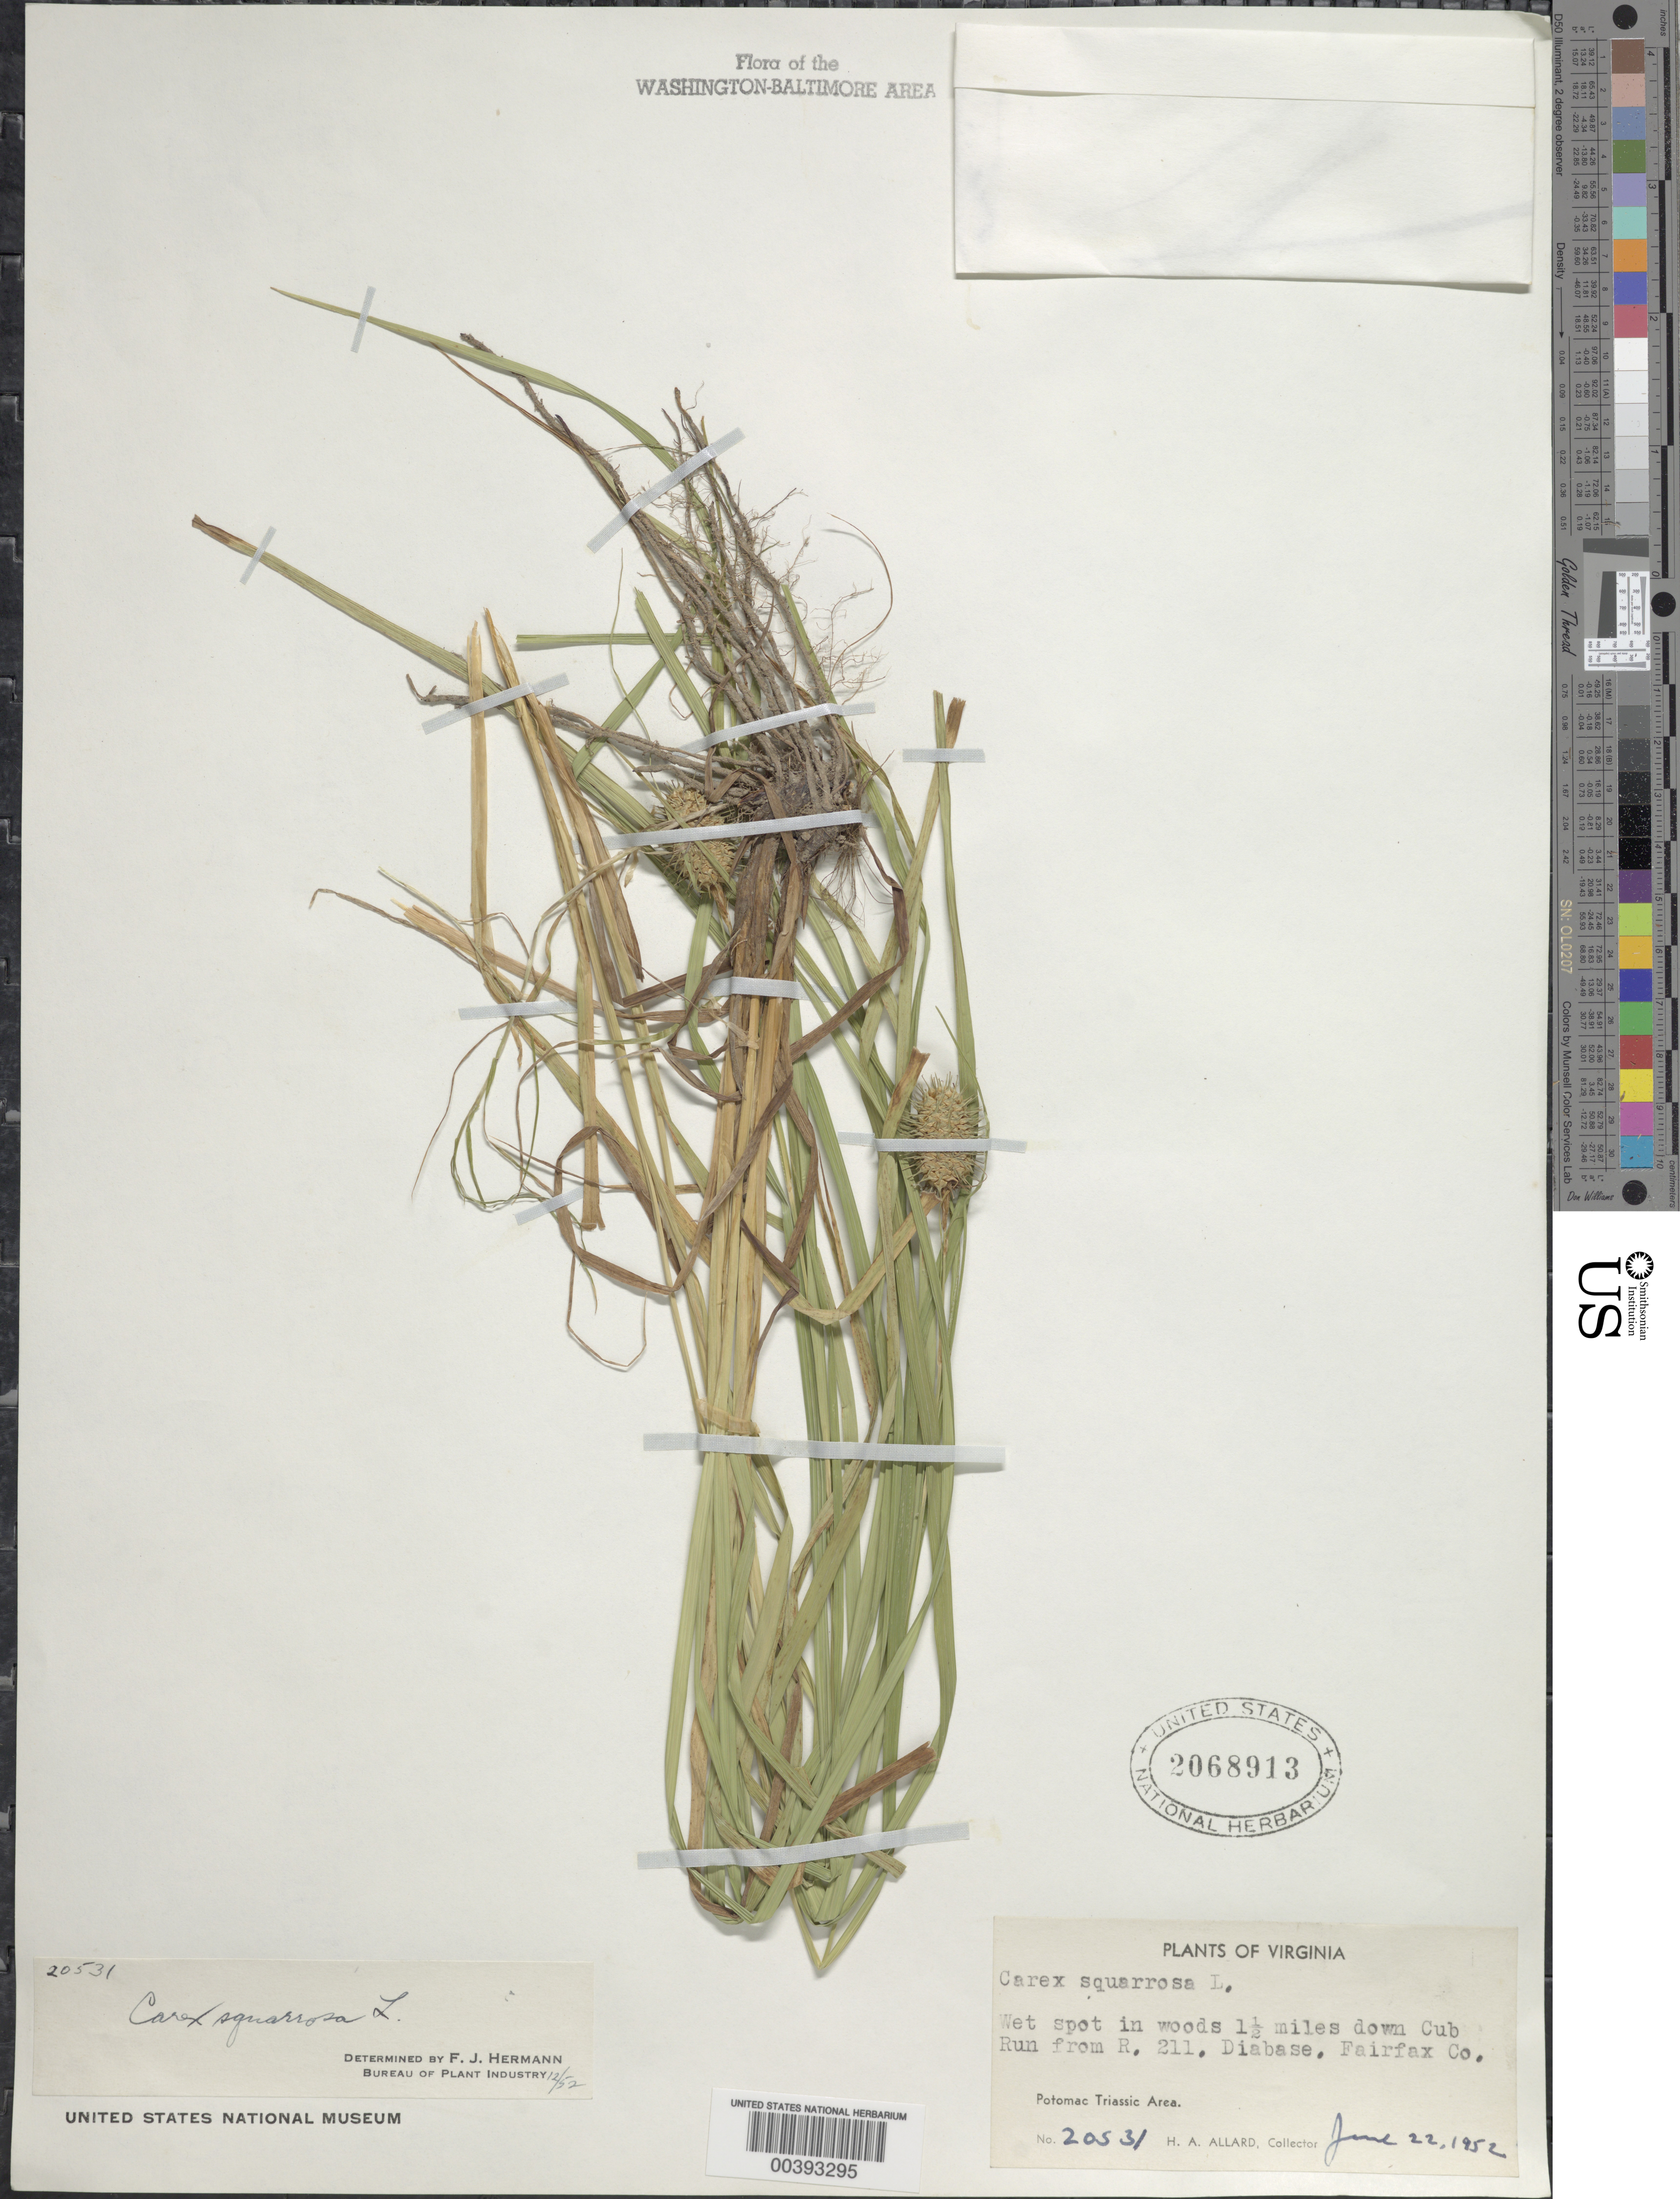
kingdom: Plantae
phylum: Tracheophyta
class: Liliopsida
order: Poales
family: Cyperaceae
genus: Carex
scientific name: Carex squarrosa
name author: L.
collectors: H. A. Allard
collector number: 20531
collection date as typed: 22 Jun 1952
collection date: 1952-06-22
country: United States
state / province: Virginia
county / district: Fairfax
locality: downstream from Route 211 on Cub Run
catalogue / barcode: US 2068913